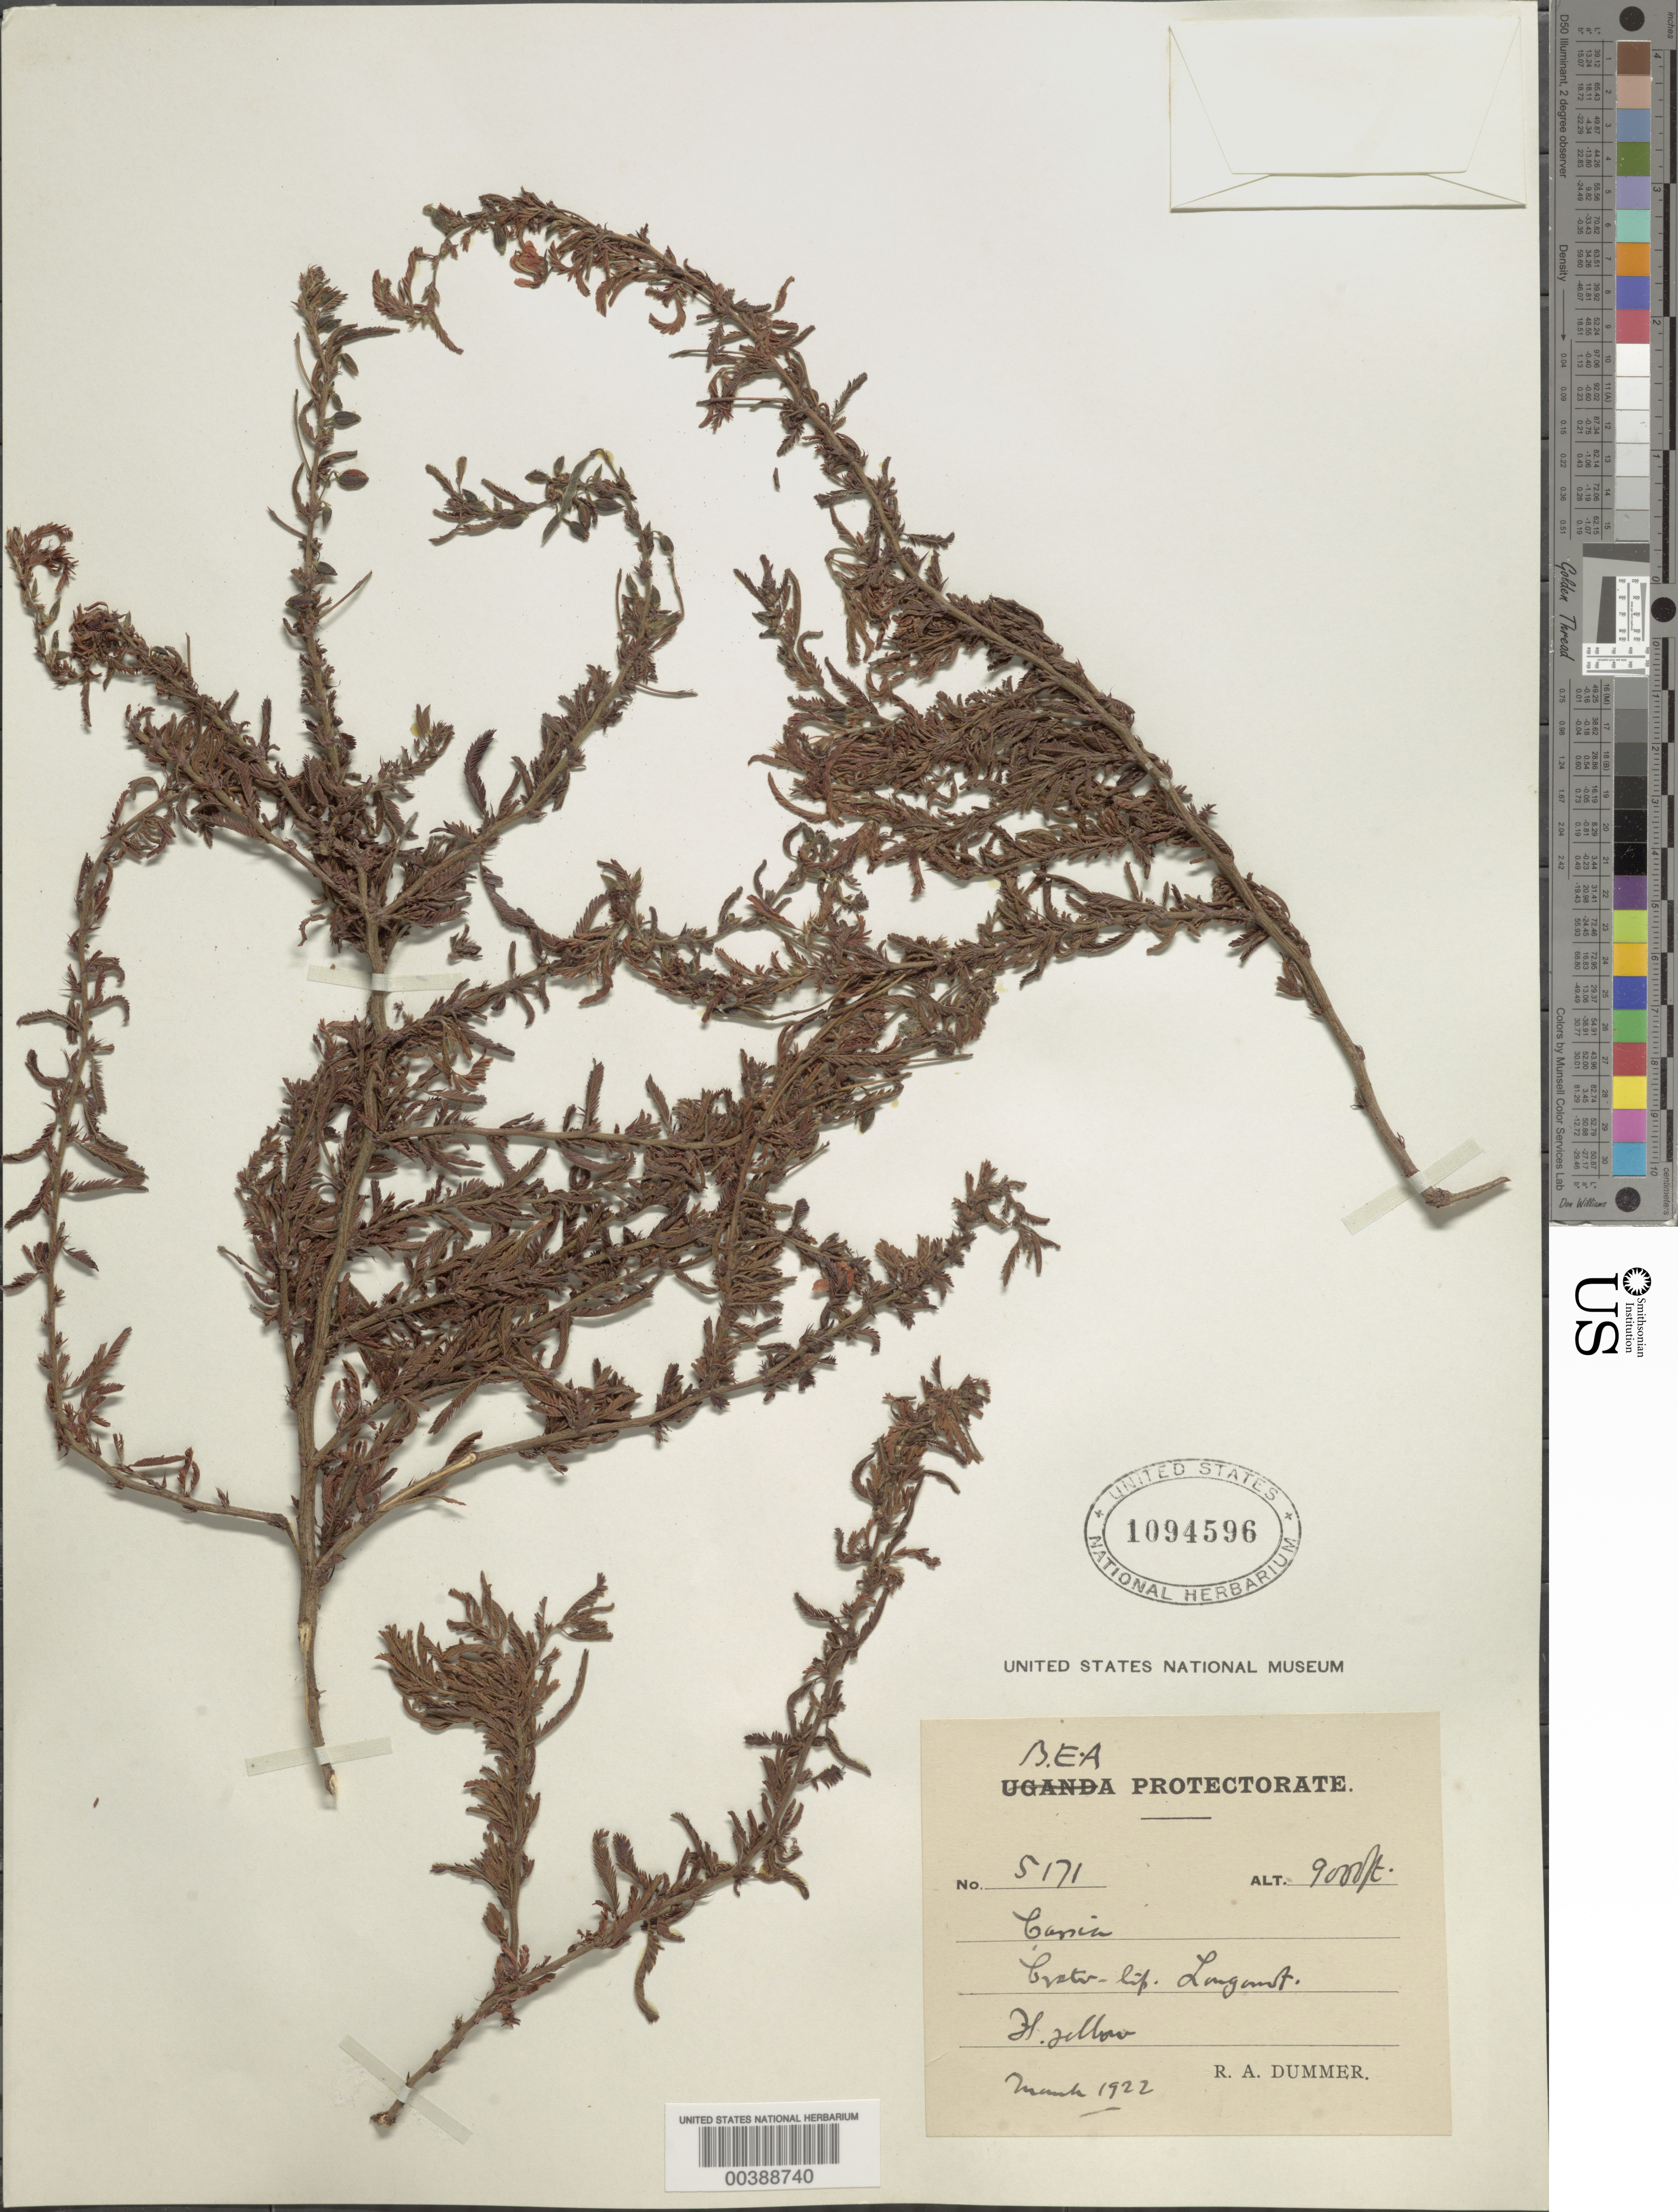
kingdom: Plantae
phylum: Tracheophyta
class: Magnoliopsida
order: Fabales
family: Fabaceae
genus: Chamaecrista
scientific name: Chamaecrista sp.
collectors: R. Dümmer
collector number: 5171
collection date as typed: Mar 1922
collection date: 1922-03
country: Uganda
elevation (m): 2743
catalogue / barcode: US 1094596